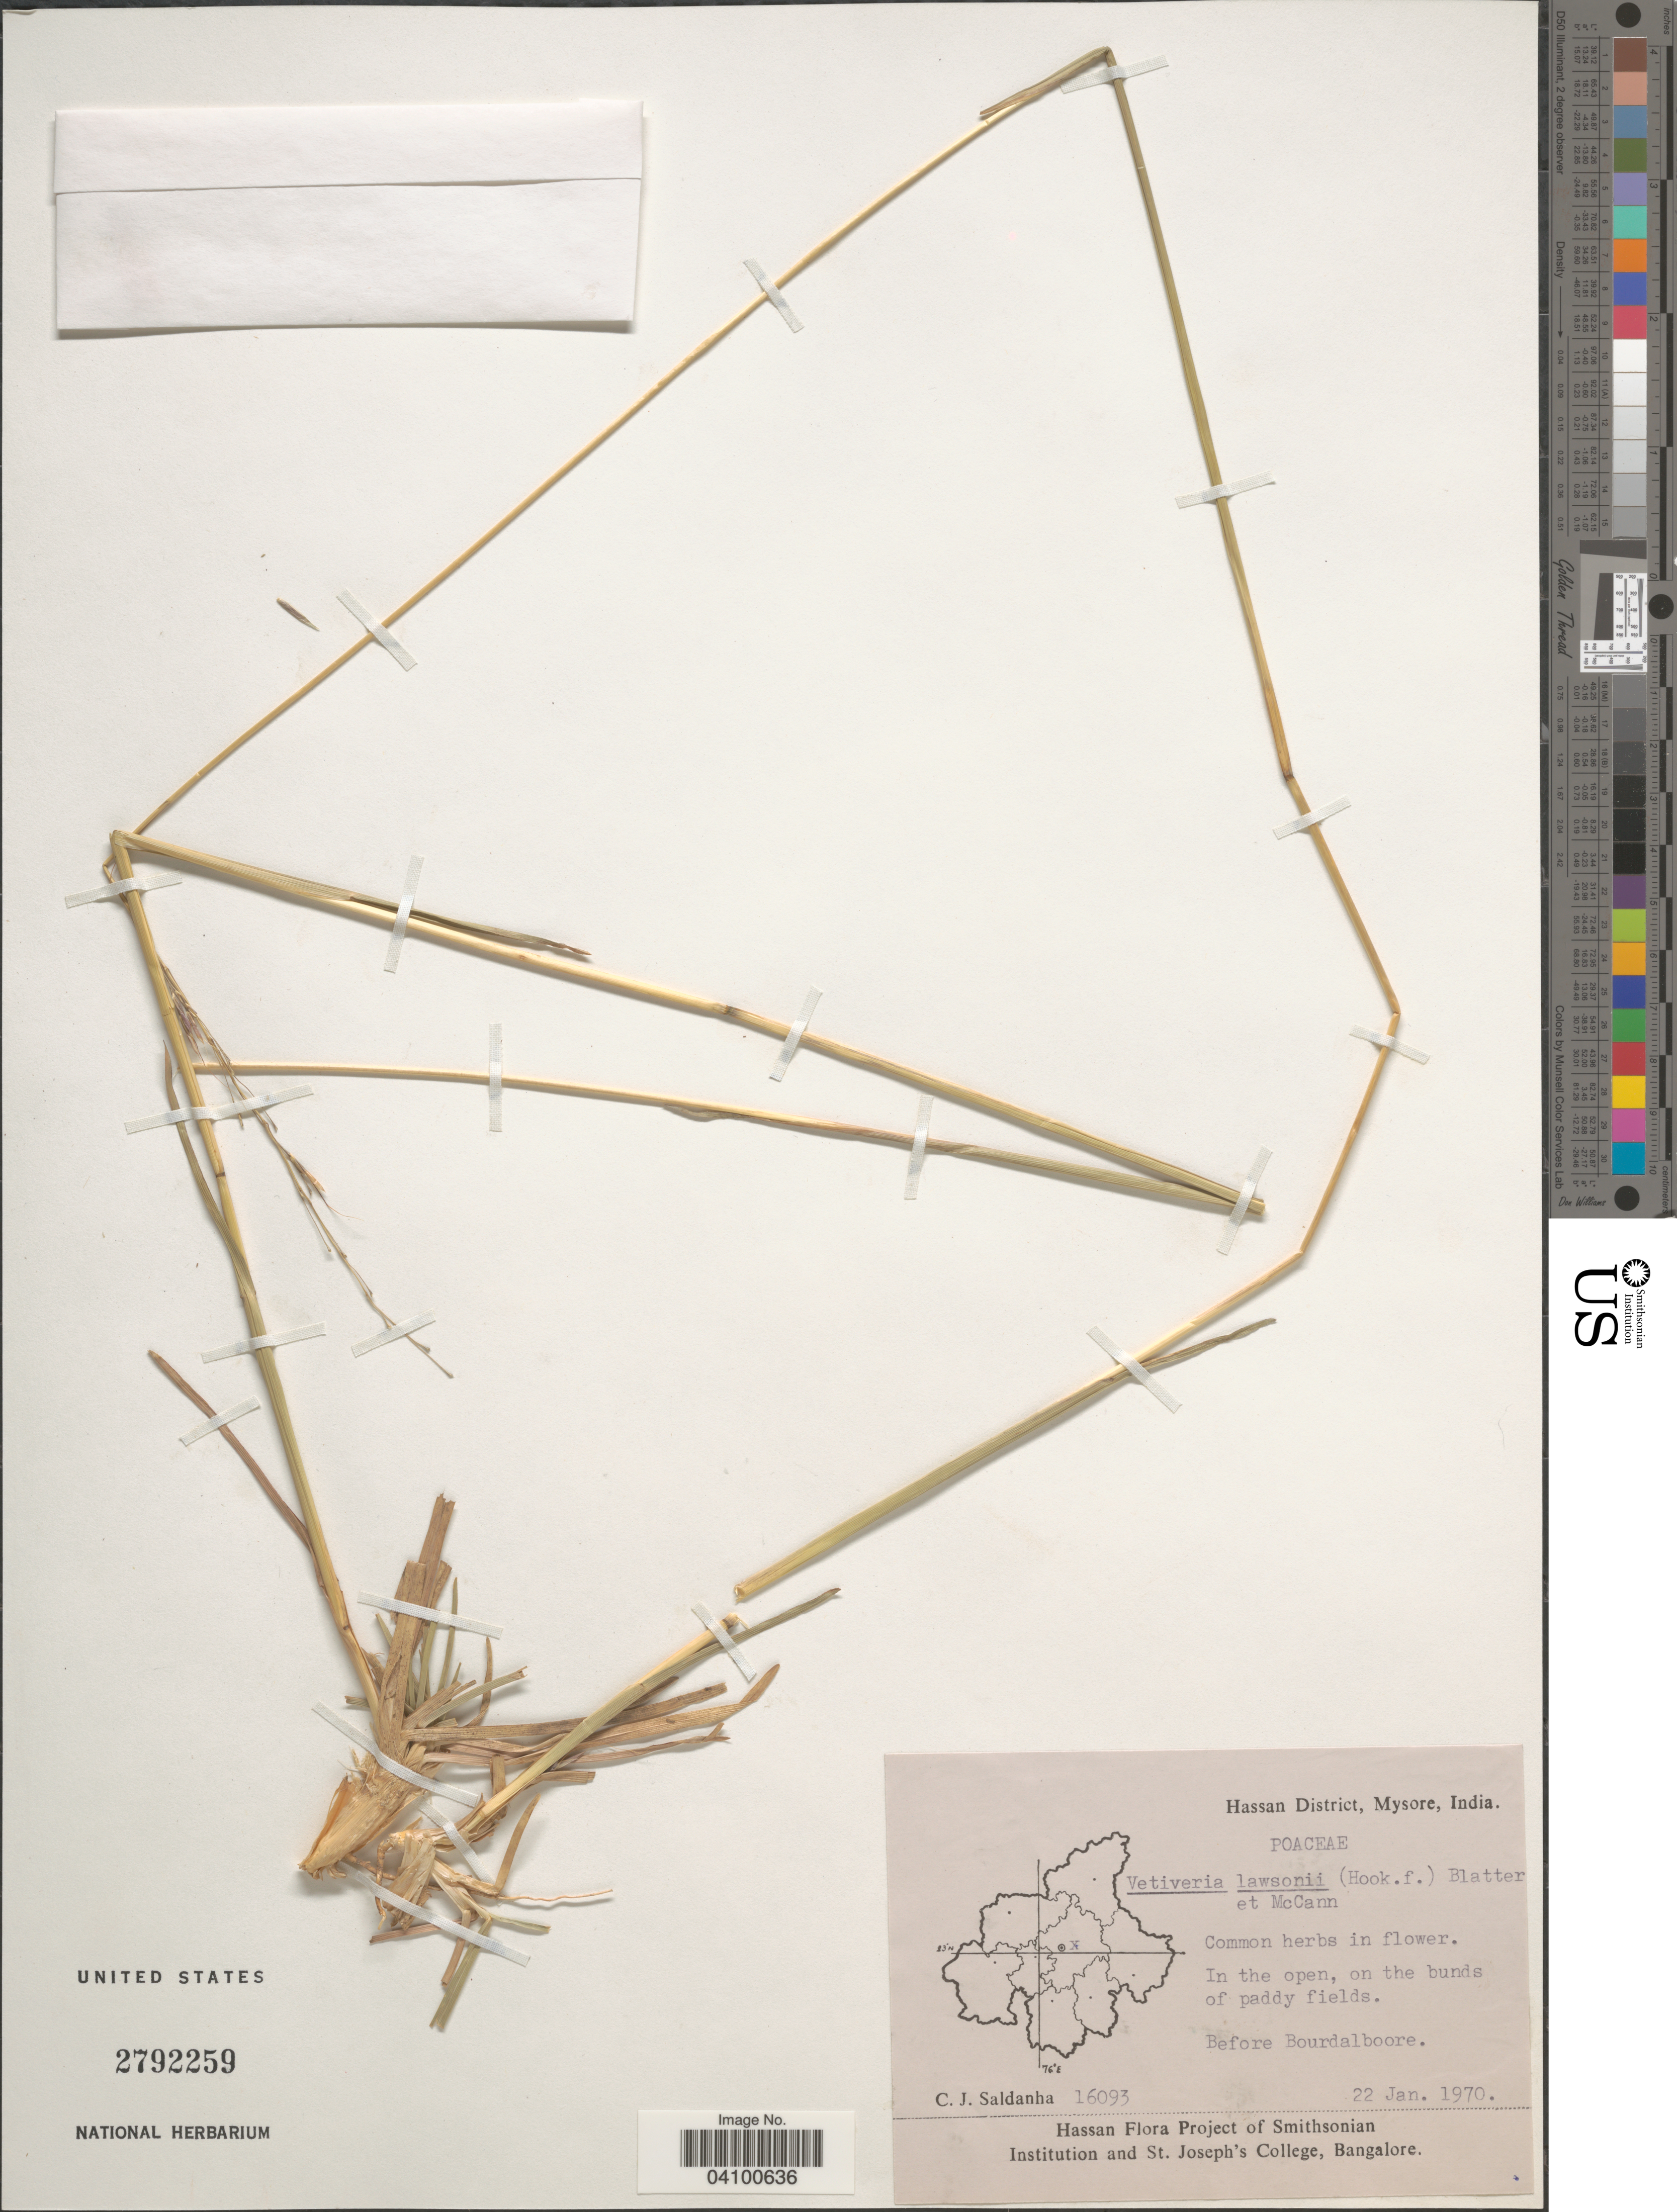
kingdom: Plantae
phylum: Tracheophyta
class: Liliopsida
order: Poales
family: Poaceae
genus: Chrysopogon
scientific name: Chrysopogon lawsonii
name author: (Hook. f.) Veldkamp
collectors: C. J. Saldanha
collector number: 16093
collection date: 1970-04-22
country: India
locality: Hassan District, Mysore. Before Bourdalboore.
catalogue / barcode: US 2792259